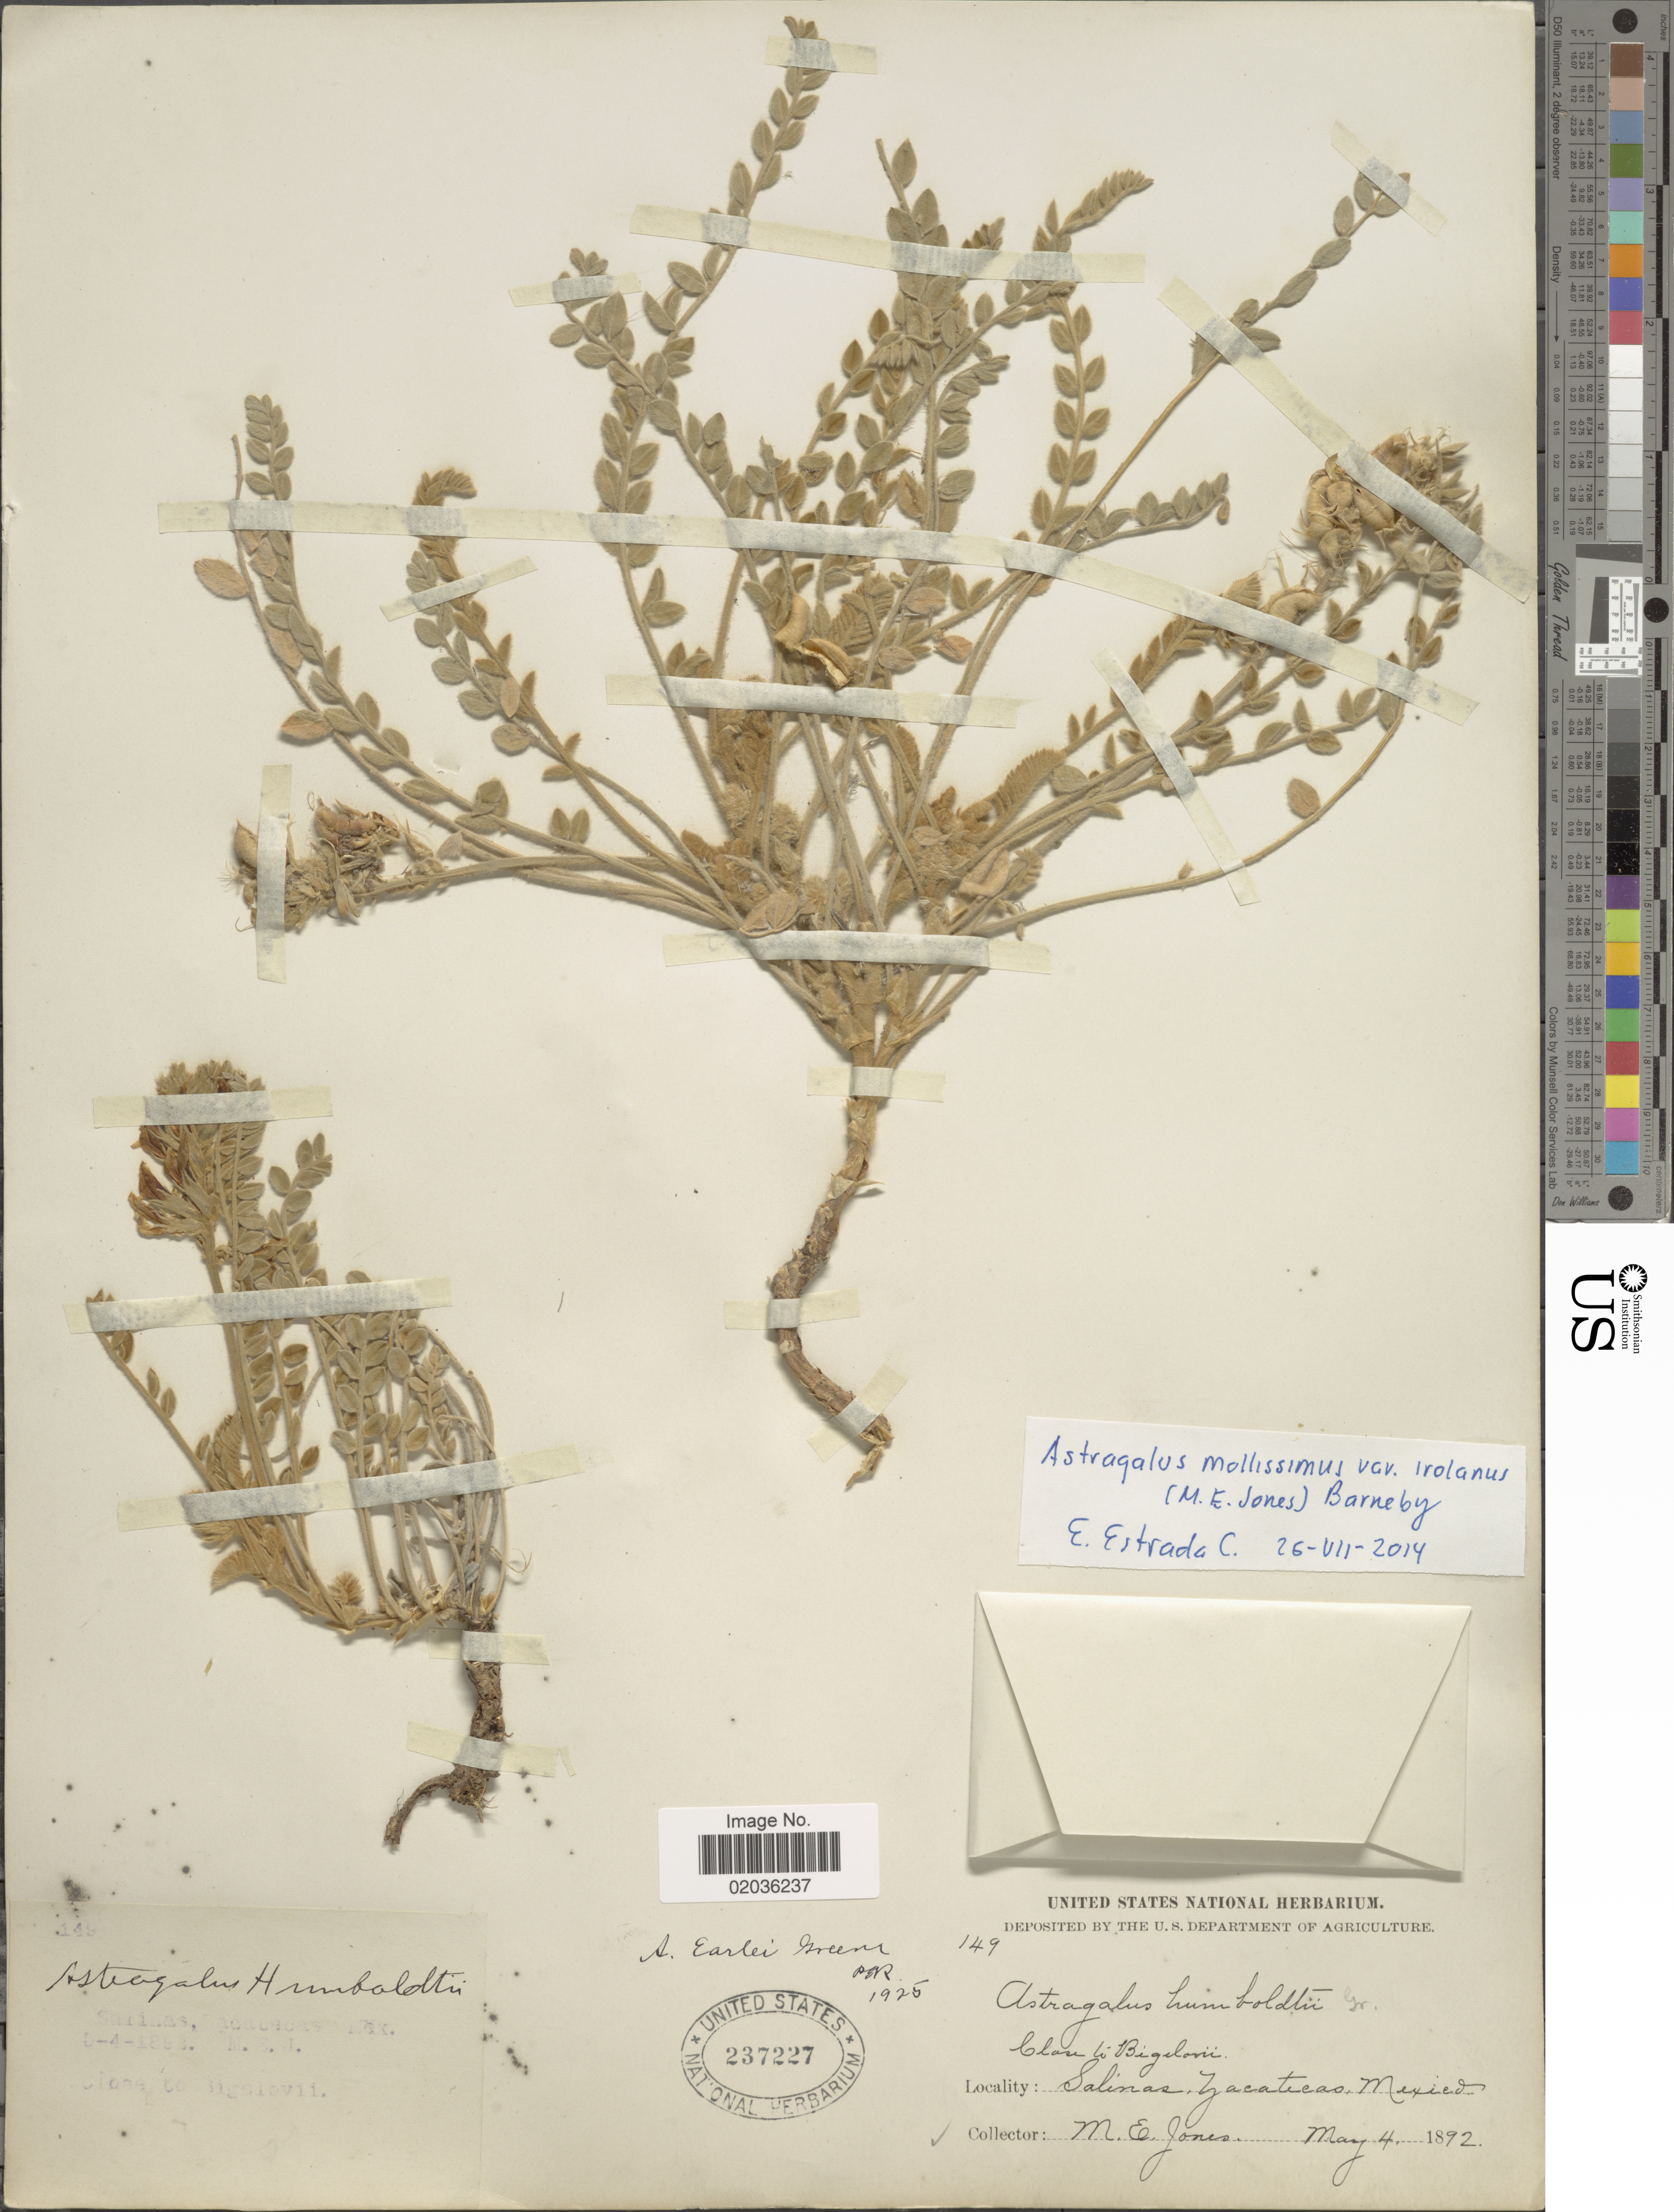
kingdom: Plantae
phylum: Tracheophyta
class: Magnoliopsida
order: Fabales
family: Fabaceae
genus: Astragalus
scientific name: Astragalus mollissimus var. irolanus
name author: (M.E. Jones) Barneby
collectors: M. E. Jones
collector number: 149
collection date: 1892-05-04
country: Mexico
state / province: Zacatecas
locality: Close to Bigelonii Salinas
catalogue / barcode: US 237227